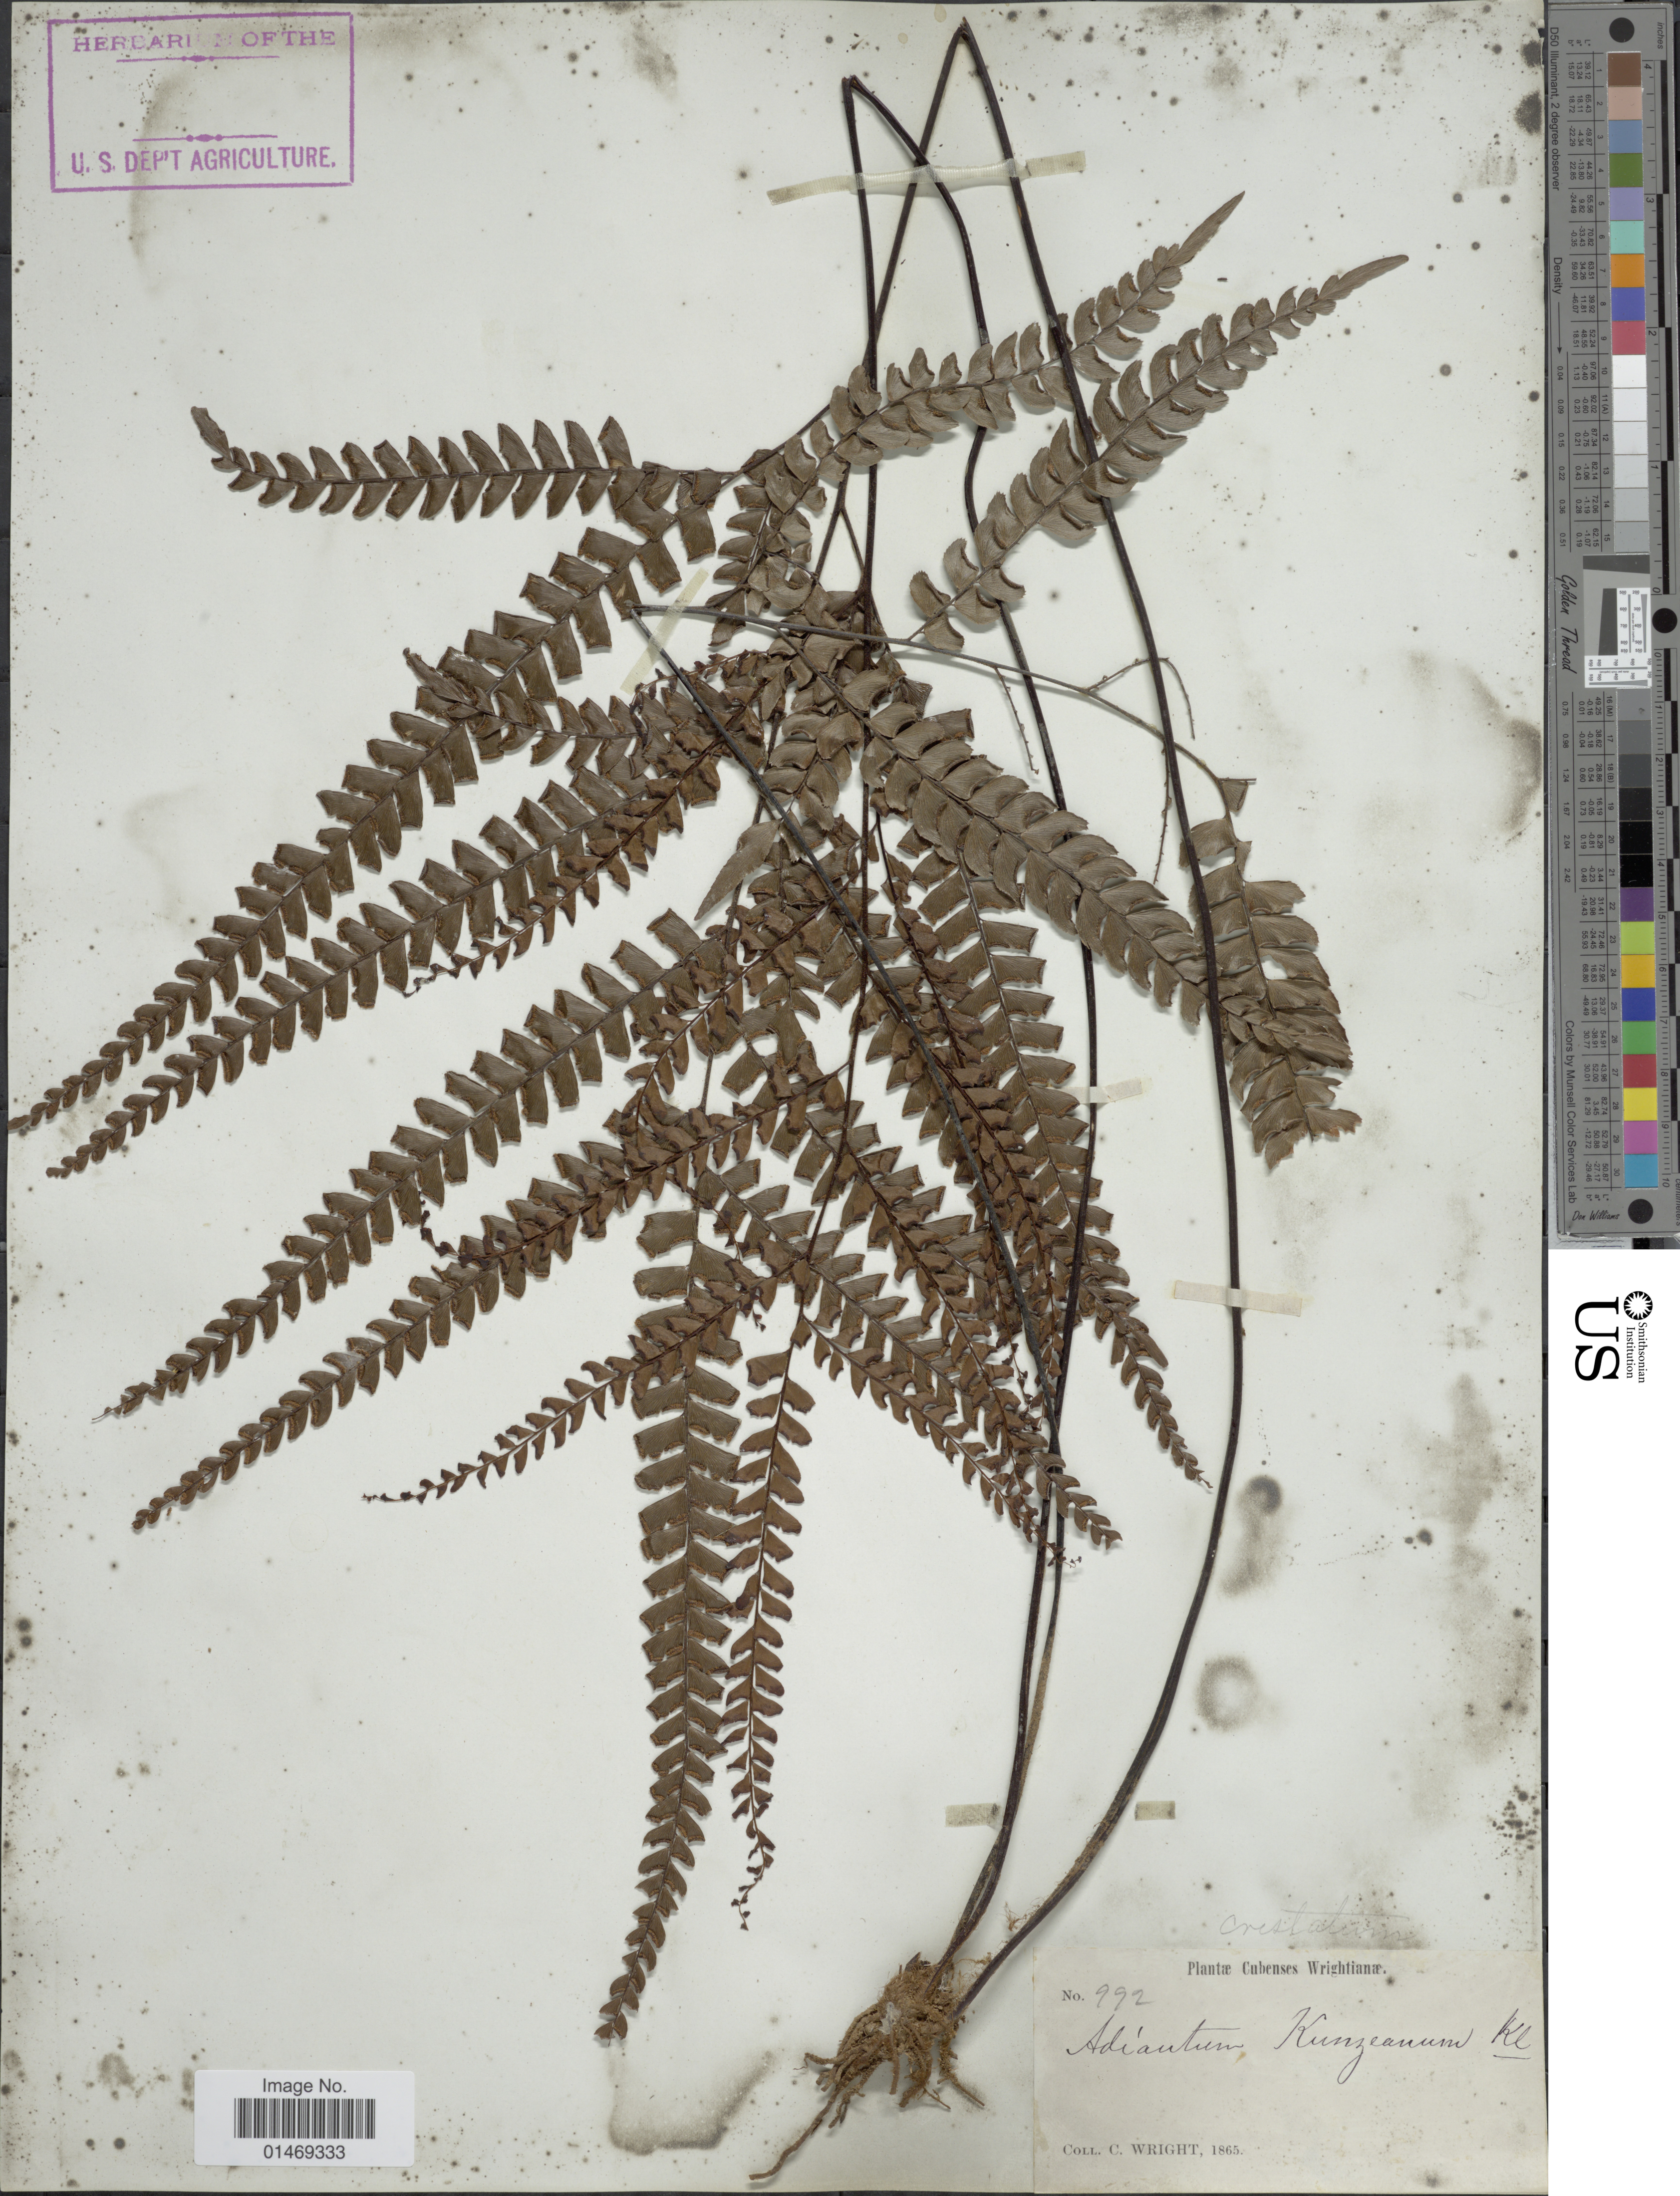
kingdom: Plantae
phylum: Tracheophyta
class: Polypodiopsida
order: Polypodiales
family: Pteridaceae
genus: Adiantum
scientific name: Adiantum pyramidale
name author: (L.) Willd.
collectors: C. Wright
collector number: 992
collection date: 1865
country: Cuba